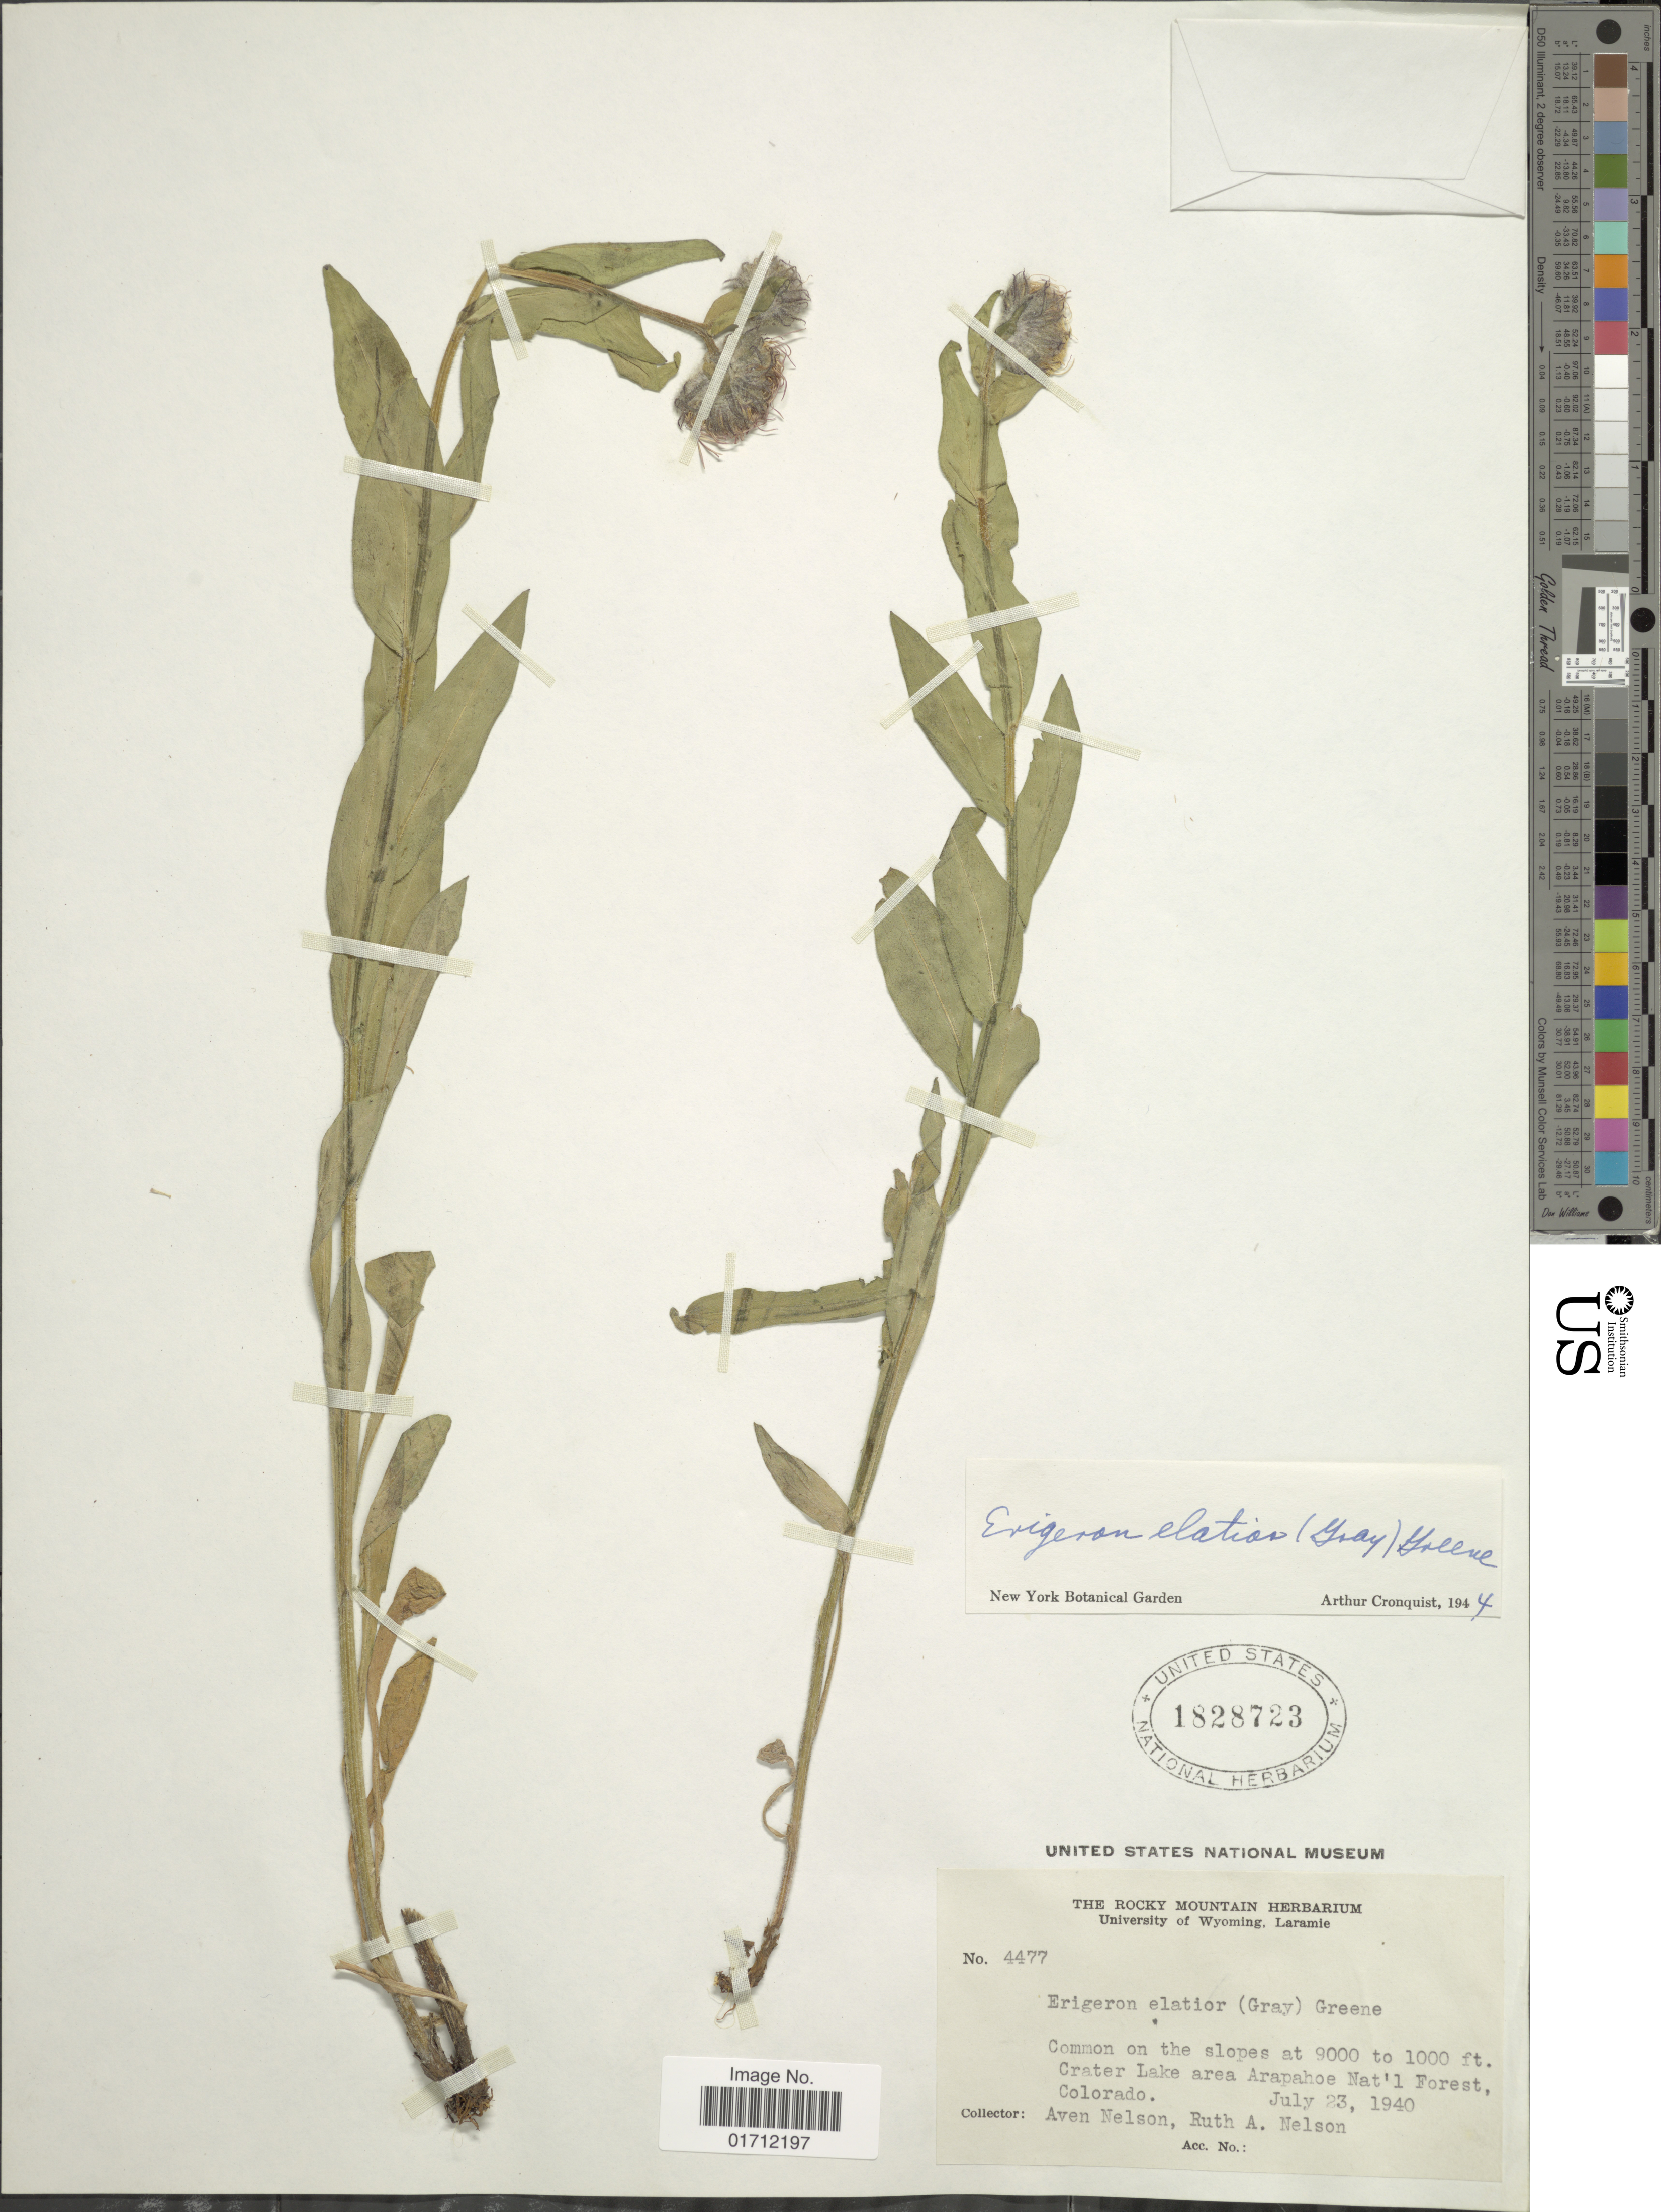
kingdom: Plantae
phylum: Tracheophyta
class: Magnoliopsida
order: Asterales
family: Asteraceae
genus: Erigeron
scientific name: Erigeron elatior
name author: (A. Gray) Greene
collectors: A. Nelson & R. A. Nelson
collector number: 4477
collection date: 1940-07-23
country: United States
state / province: Wyoming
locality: Crater Lake area Arapahoe Nat'l Forest.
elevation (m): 305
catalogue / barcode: US 1828723